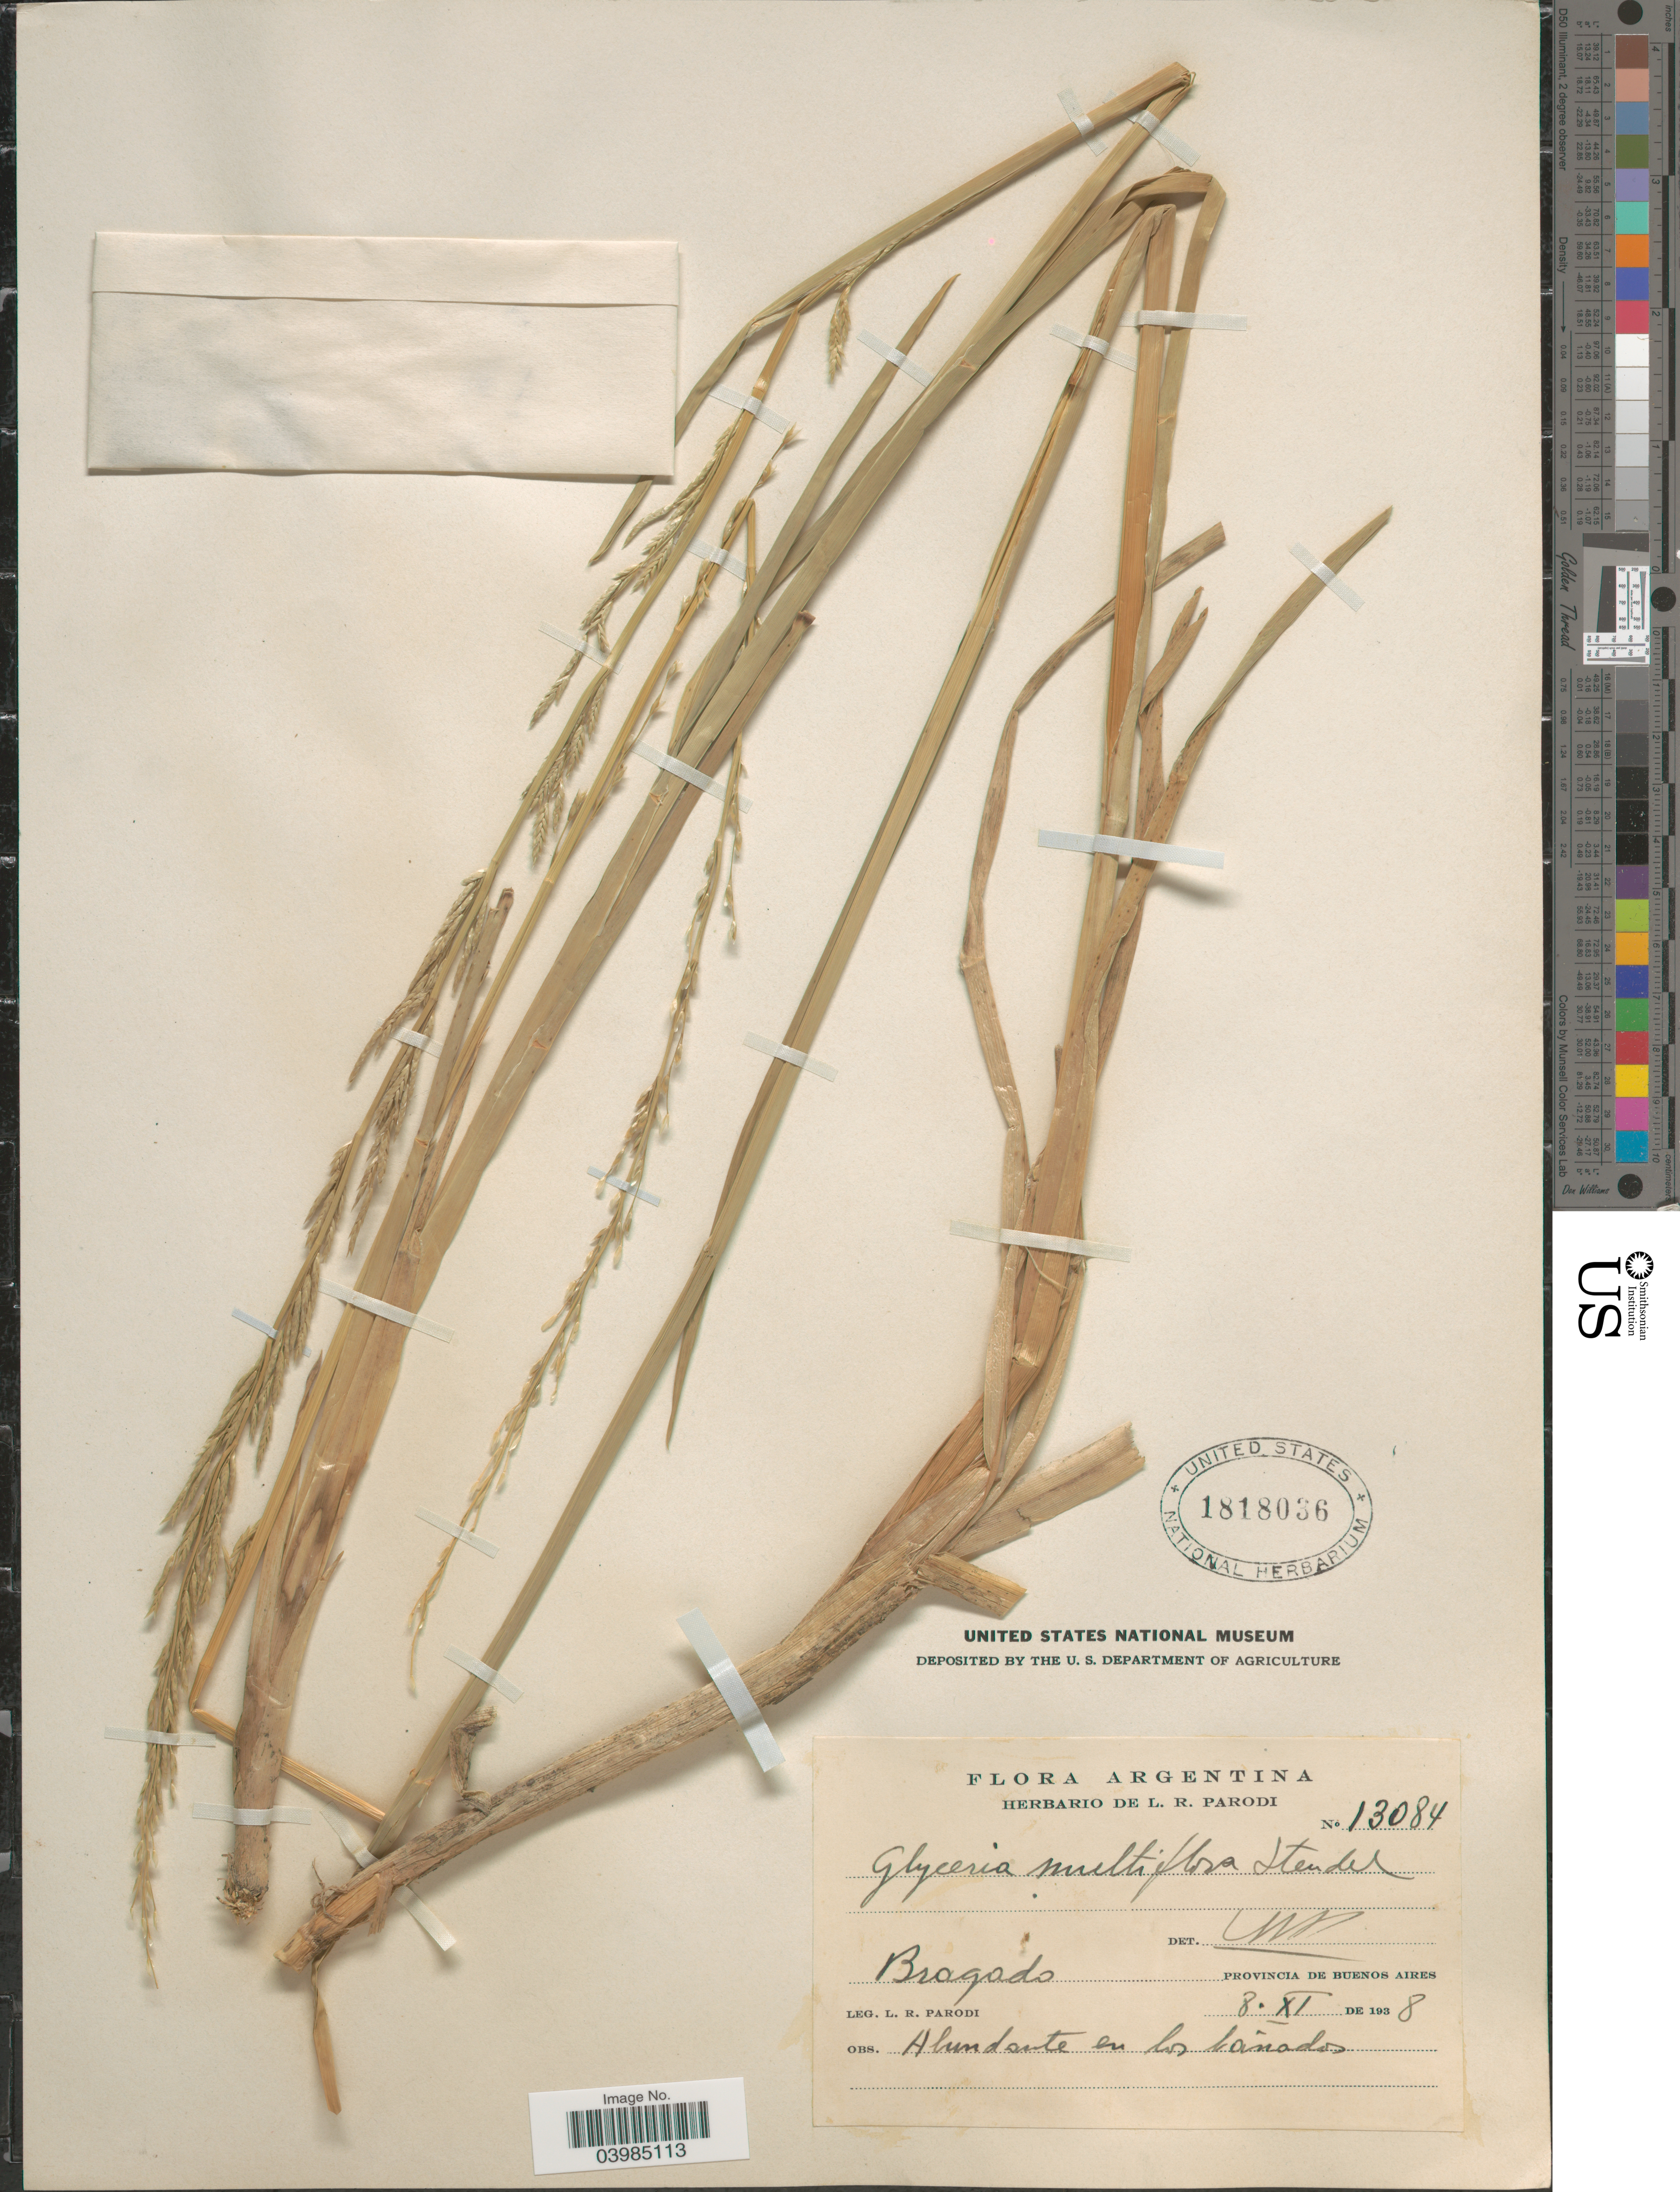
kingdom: Plantae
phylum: Tracheophyta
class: Liliopsida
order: Poales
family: Poaceae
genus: Glyceria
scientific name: Glyceria multiflora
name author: Steud.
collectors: L. R. Parodi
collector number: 13084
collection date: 1938-11-08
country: Argentina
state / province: Buenos Aires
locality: Bragado.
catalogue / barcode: US 1818036